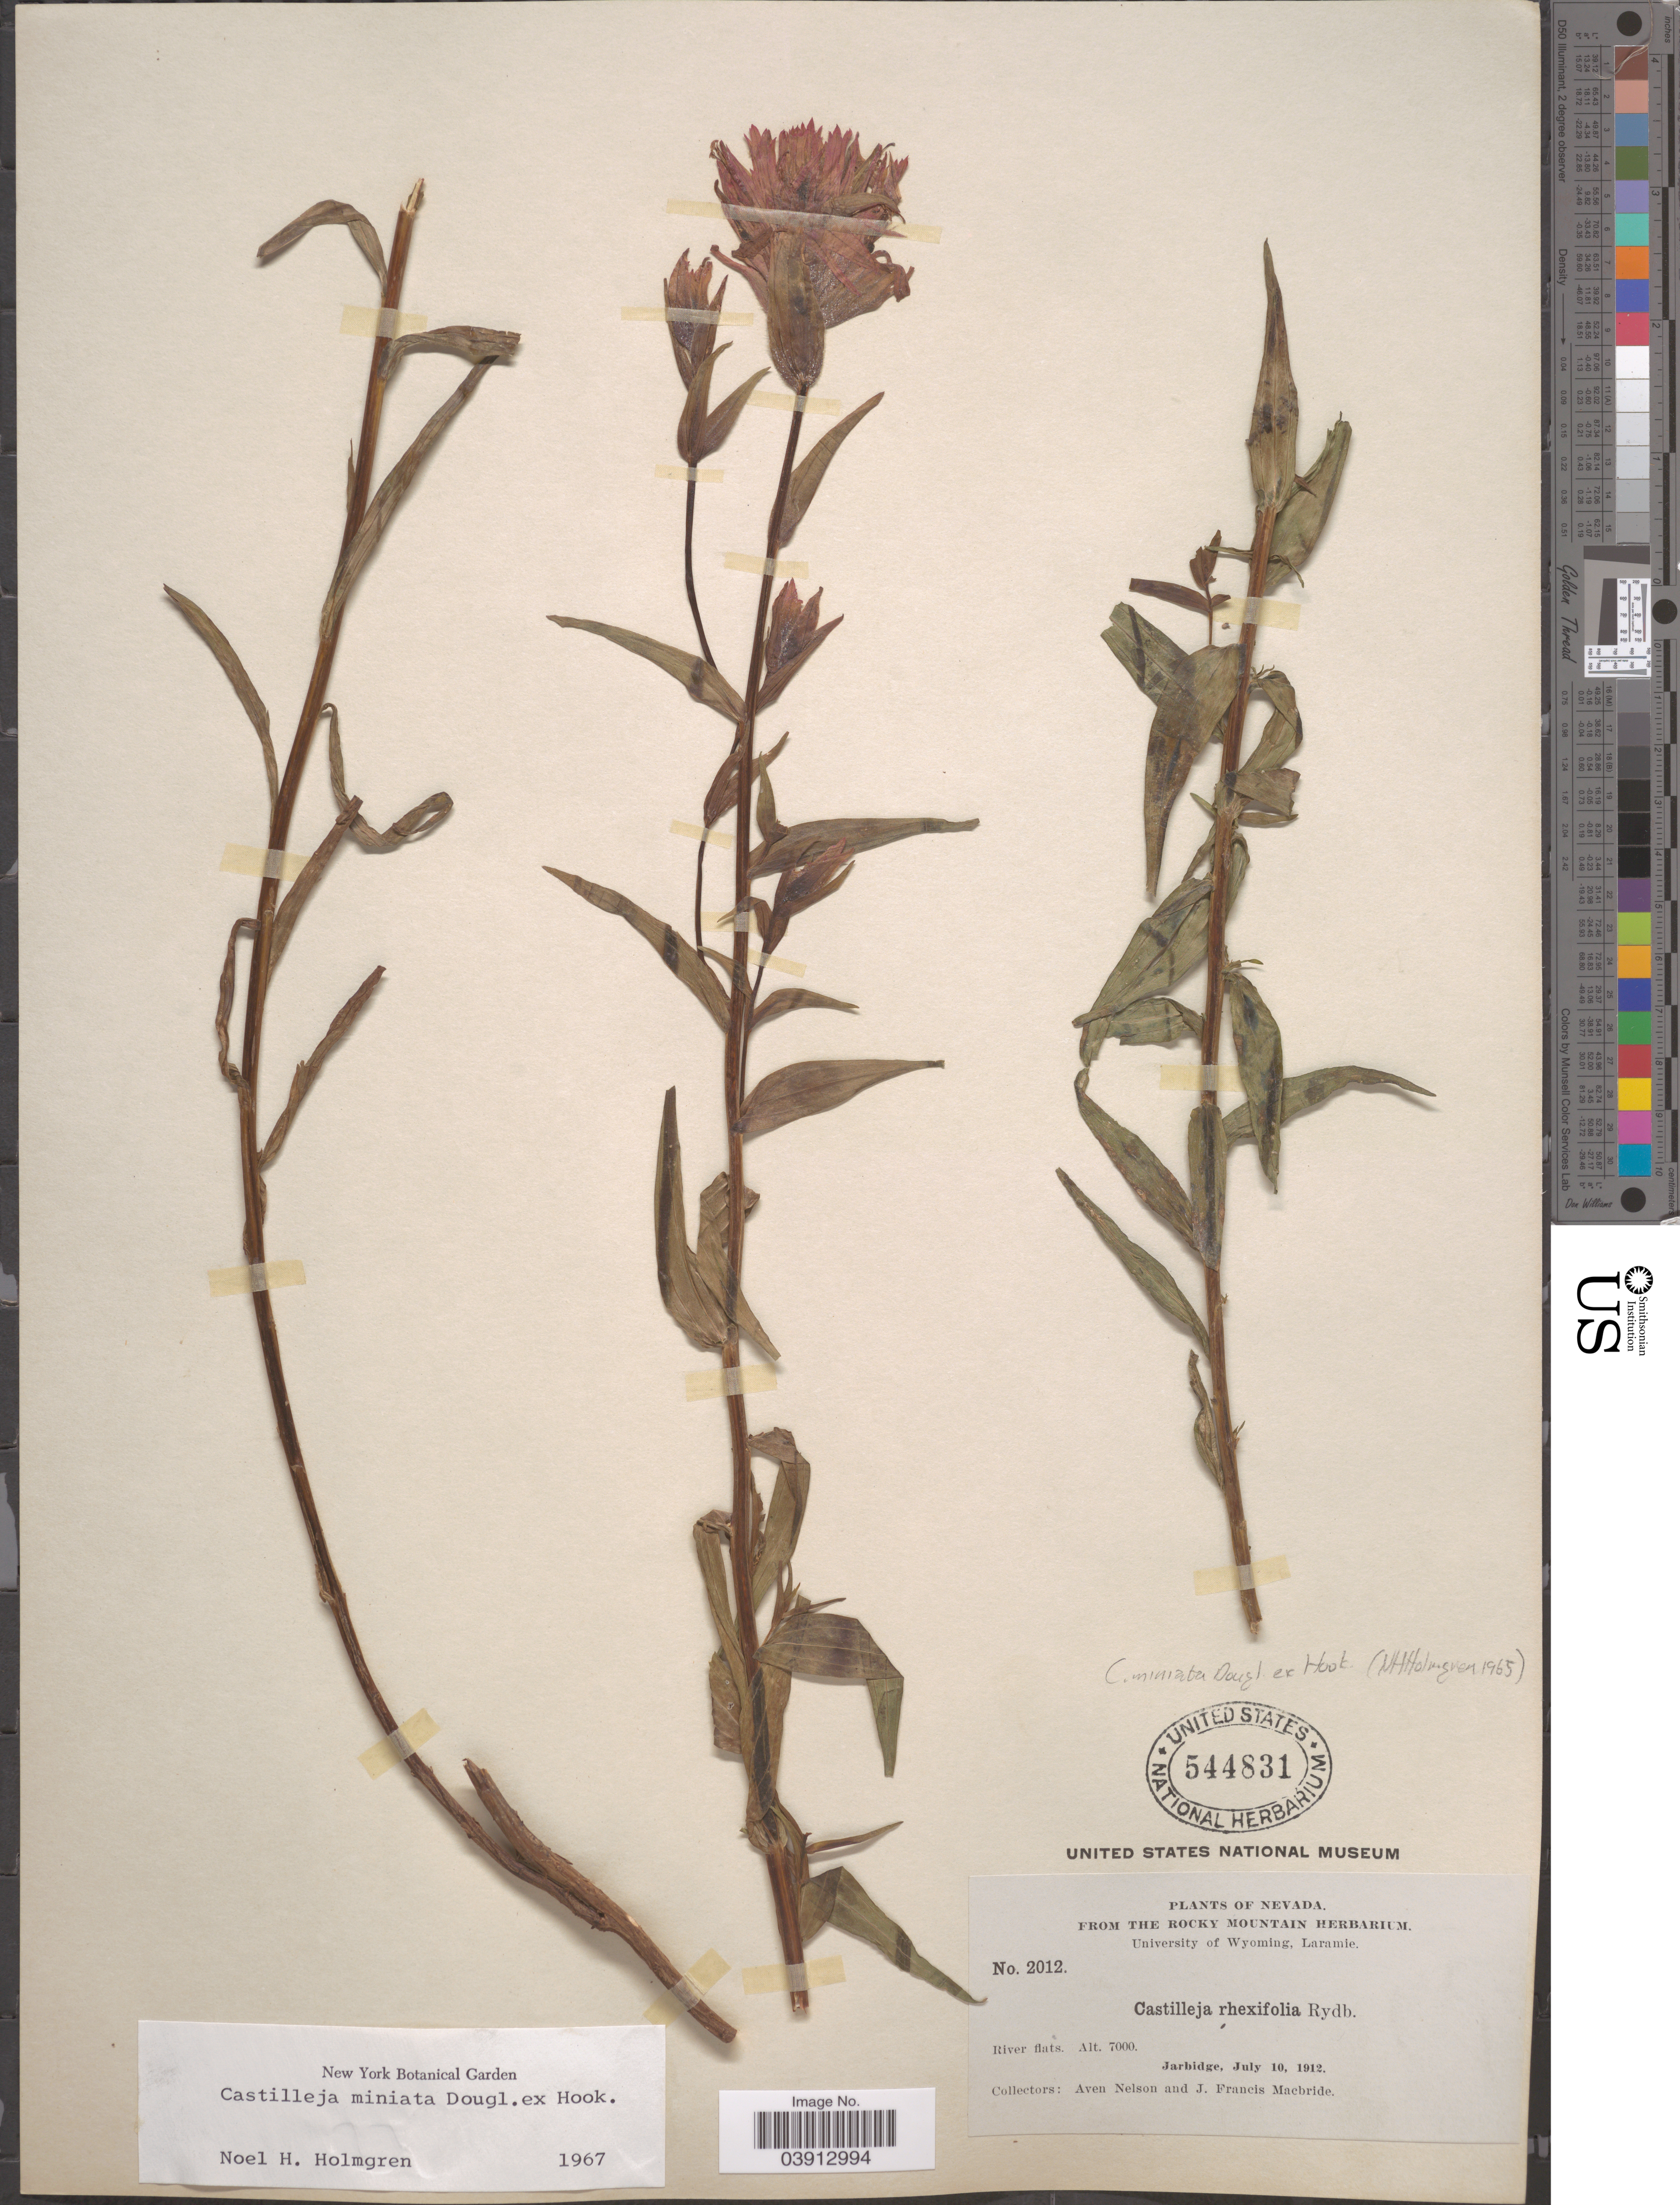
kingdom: Plantae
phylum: Tracheophyta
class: Magnoliopsida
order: Lamiales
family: Orobanchaceae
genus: Castilleja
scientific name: Castilleja miniata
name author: Douglas ex Hook.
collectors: A. Nelson & J. F. Macbride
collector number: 2012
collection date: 1912-07-10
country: United States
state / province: Nevada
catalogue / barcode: US 544831